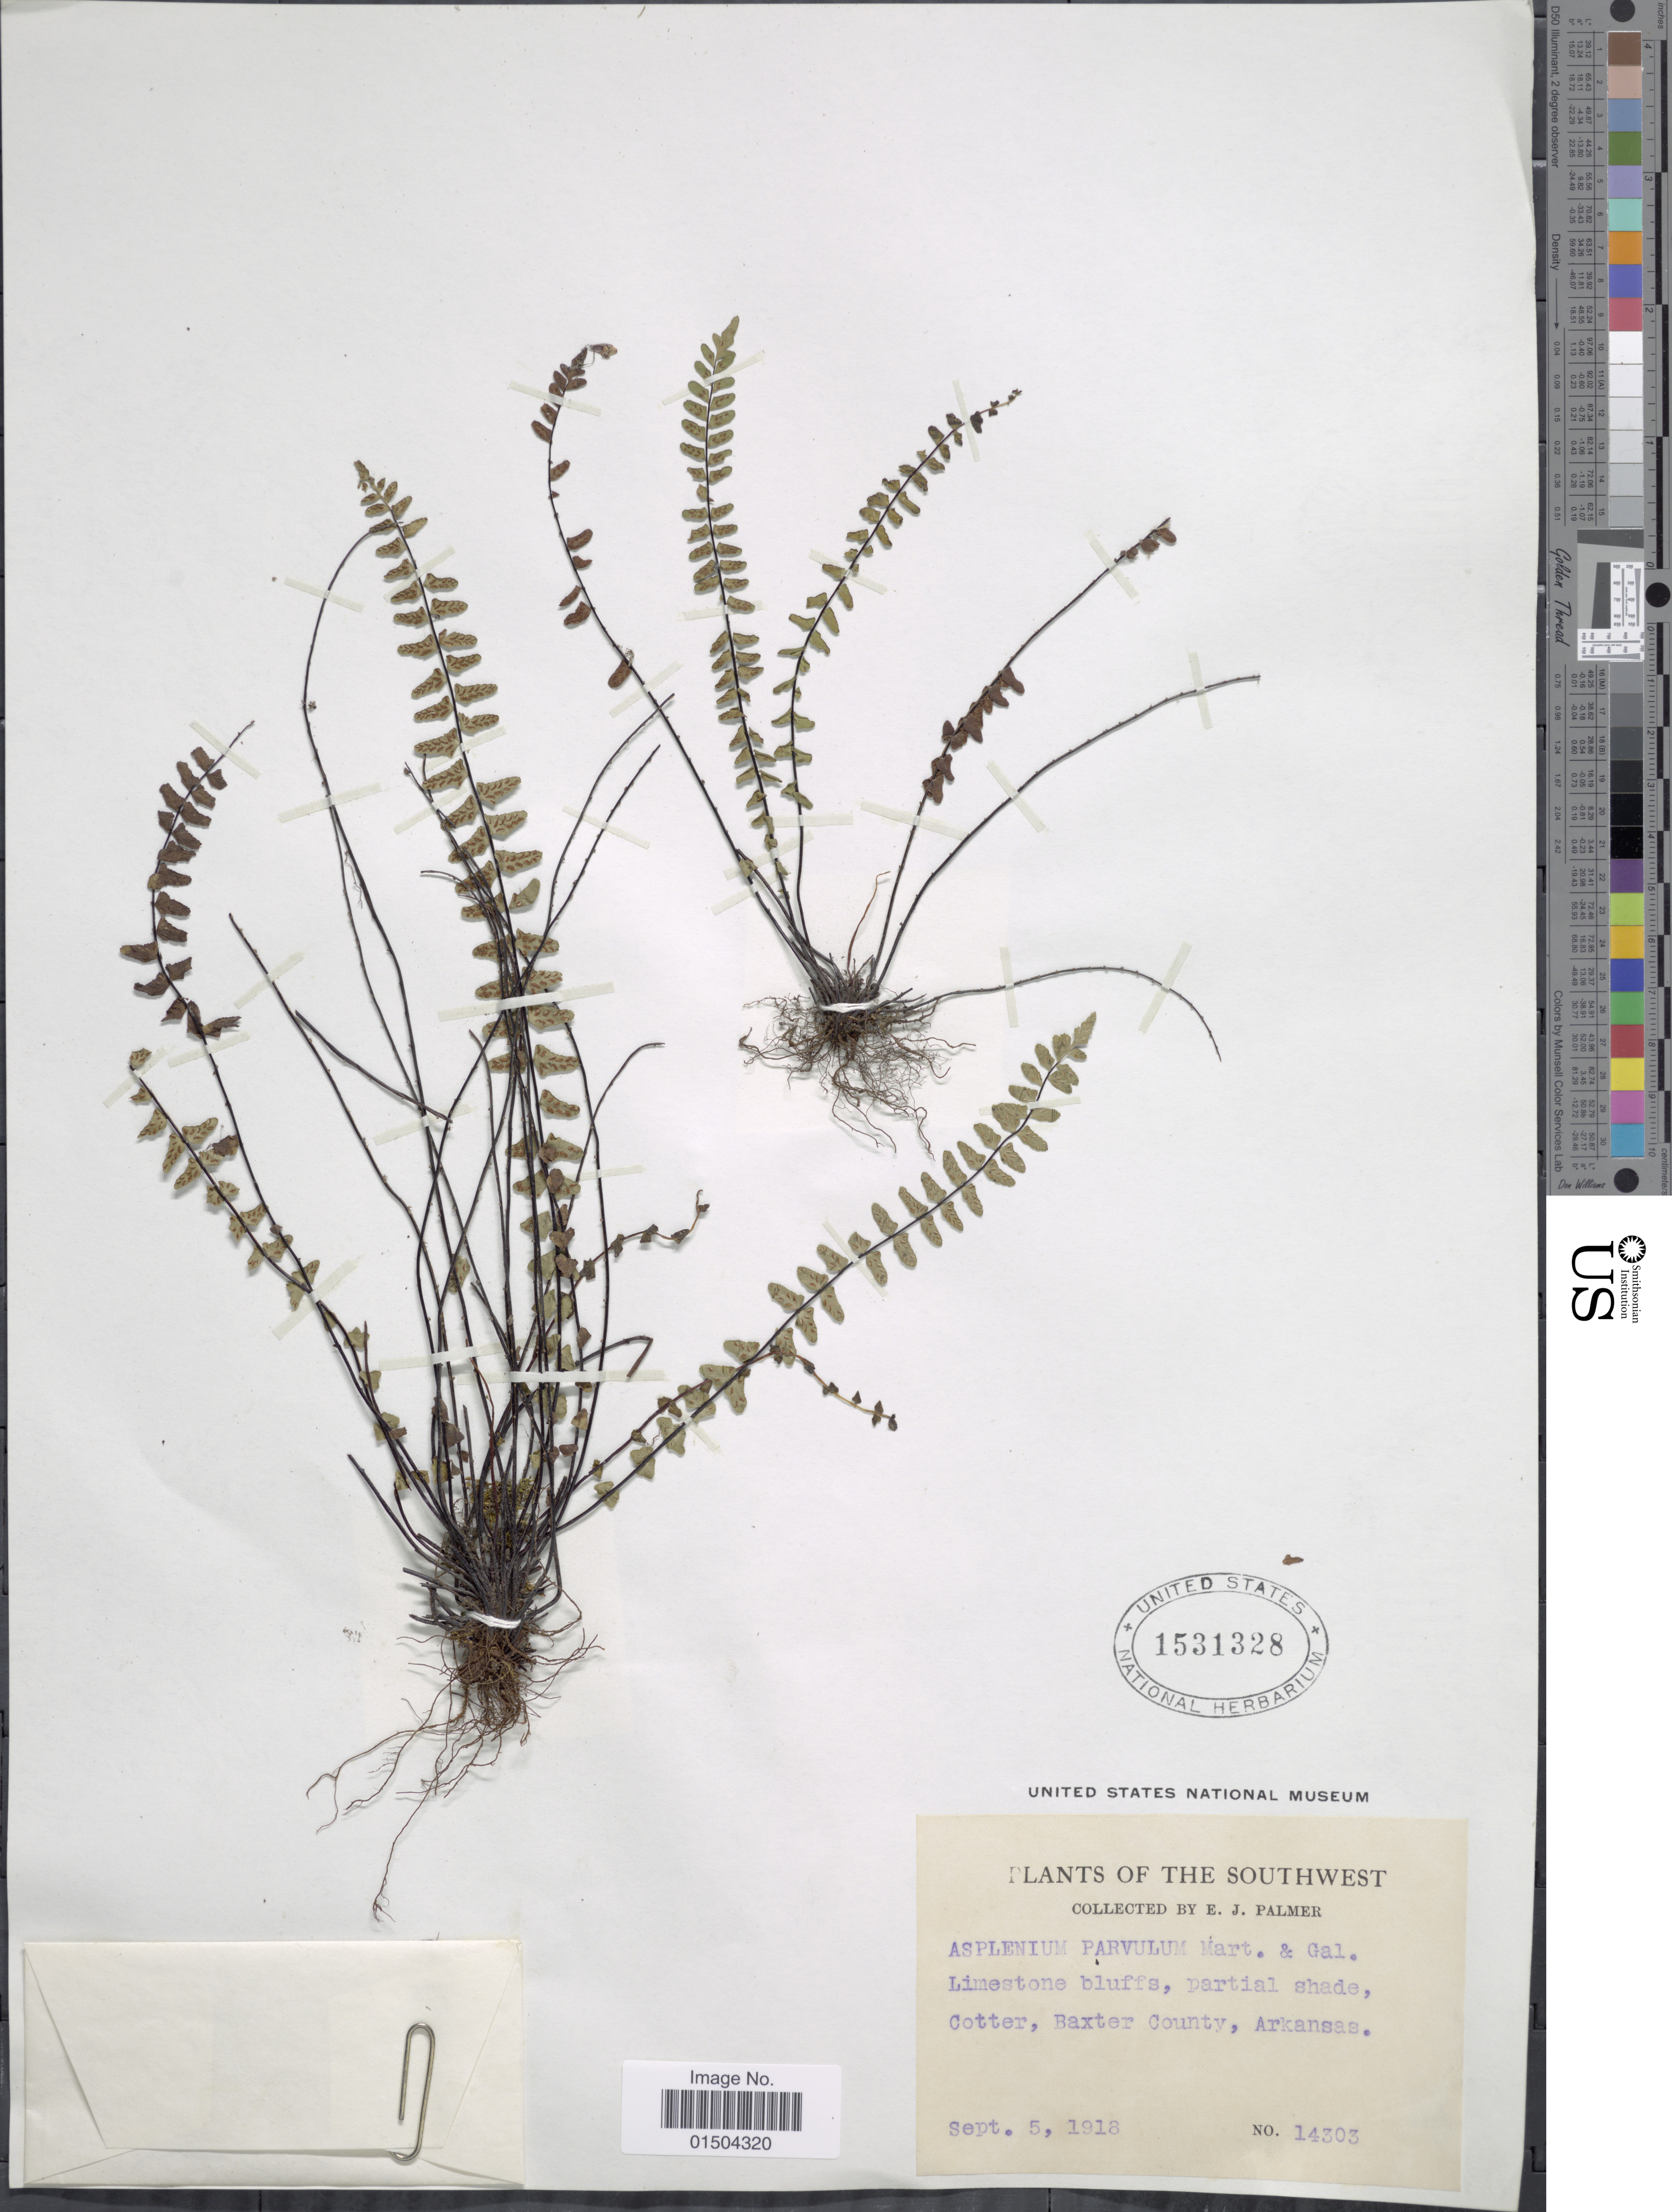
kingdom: Plantae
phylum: Tracheophyta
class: Polypodiopsida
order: Polypodiales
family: Aspleniaceae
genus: Asplenium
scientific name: Asplenium resiliens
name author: Kunze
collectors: E. J. Palmer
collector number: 14303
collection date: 1918-09-05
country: United States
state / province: Arkansas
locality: Southwest. Limestone bluffs, partial shade, Cotter, Baxter County.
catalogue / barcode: US 1531328